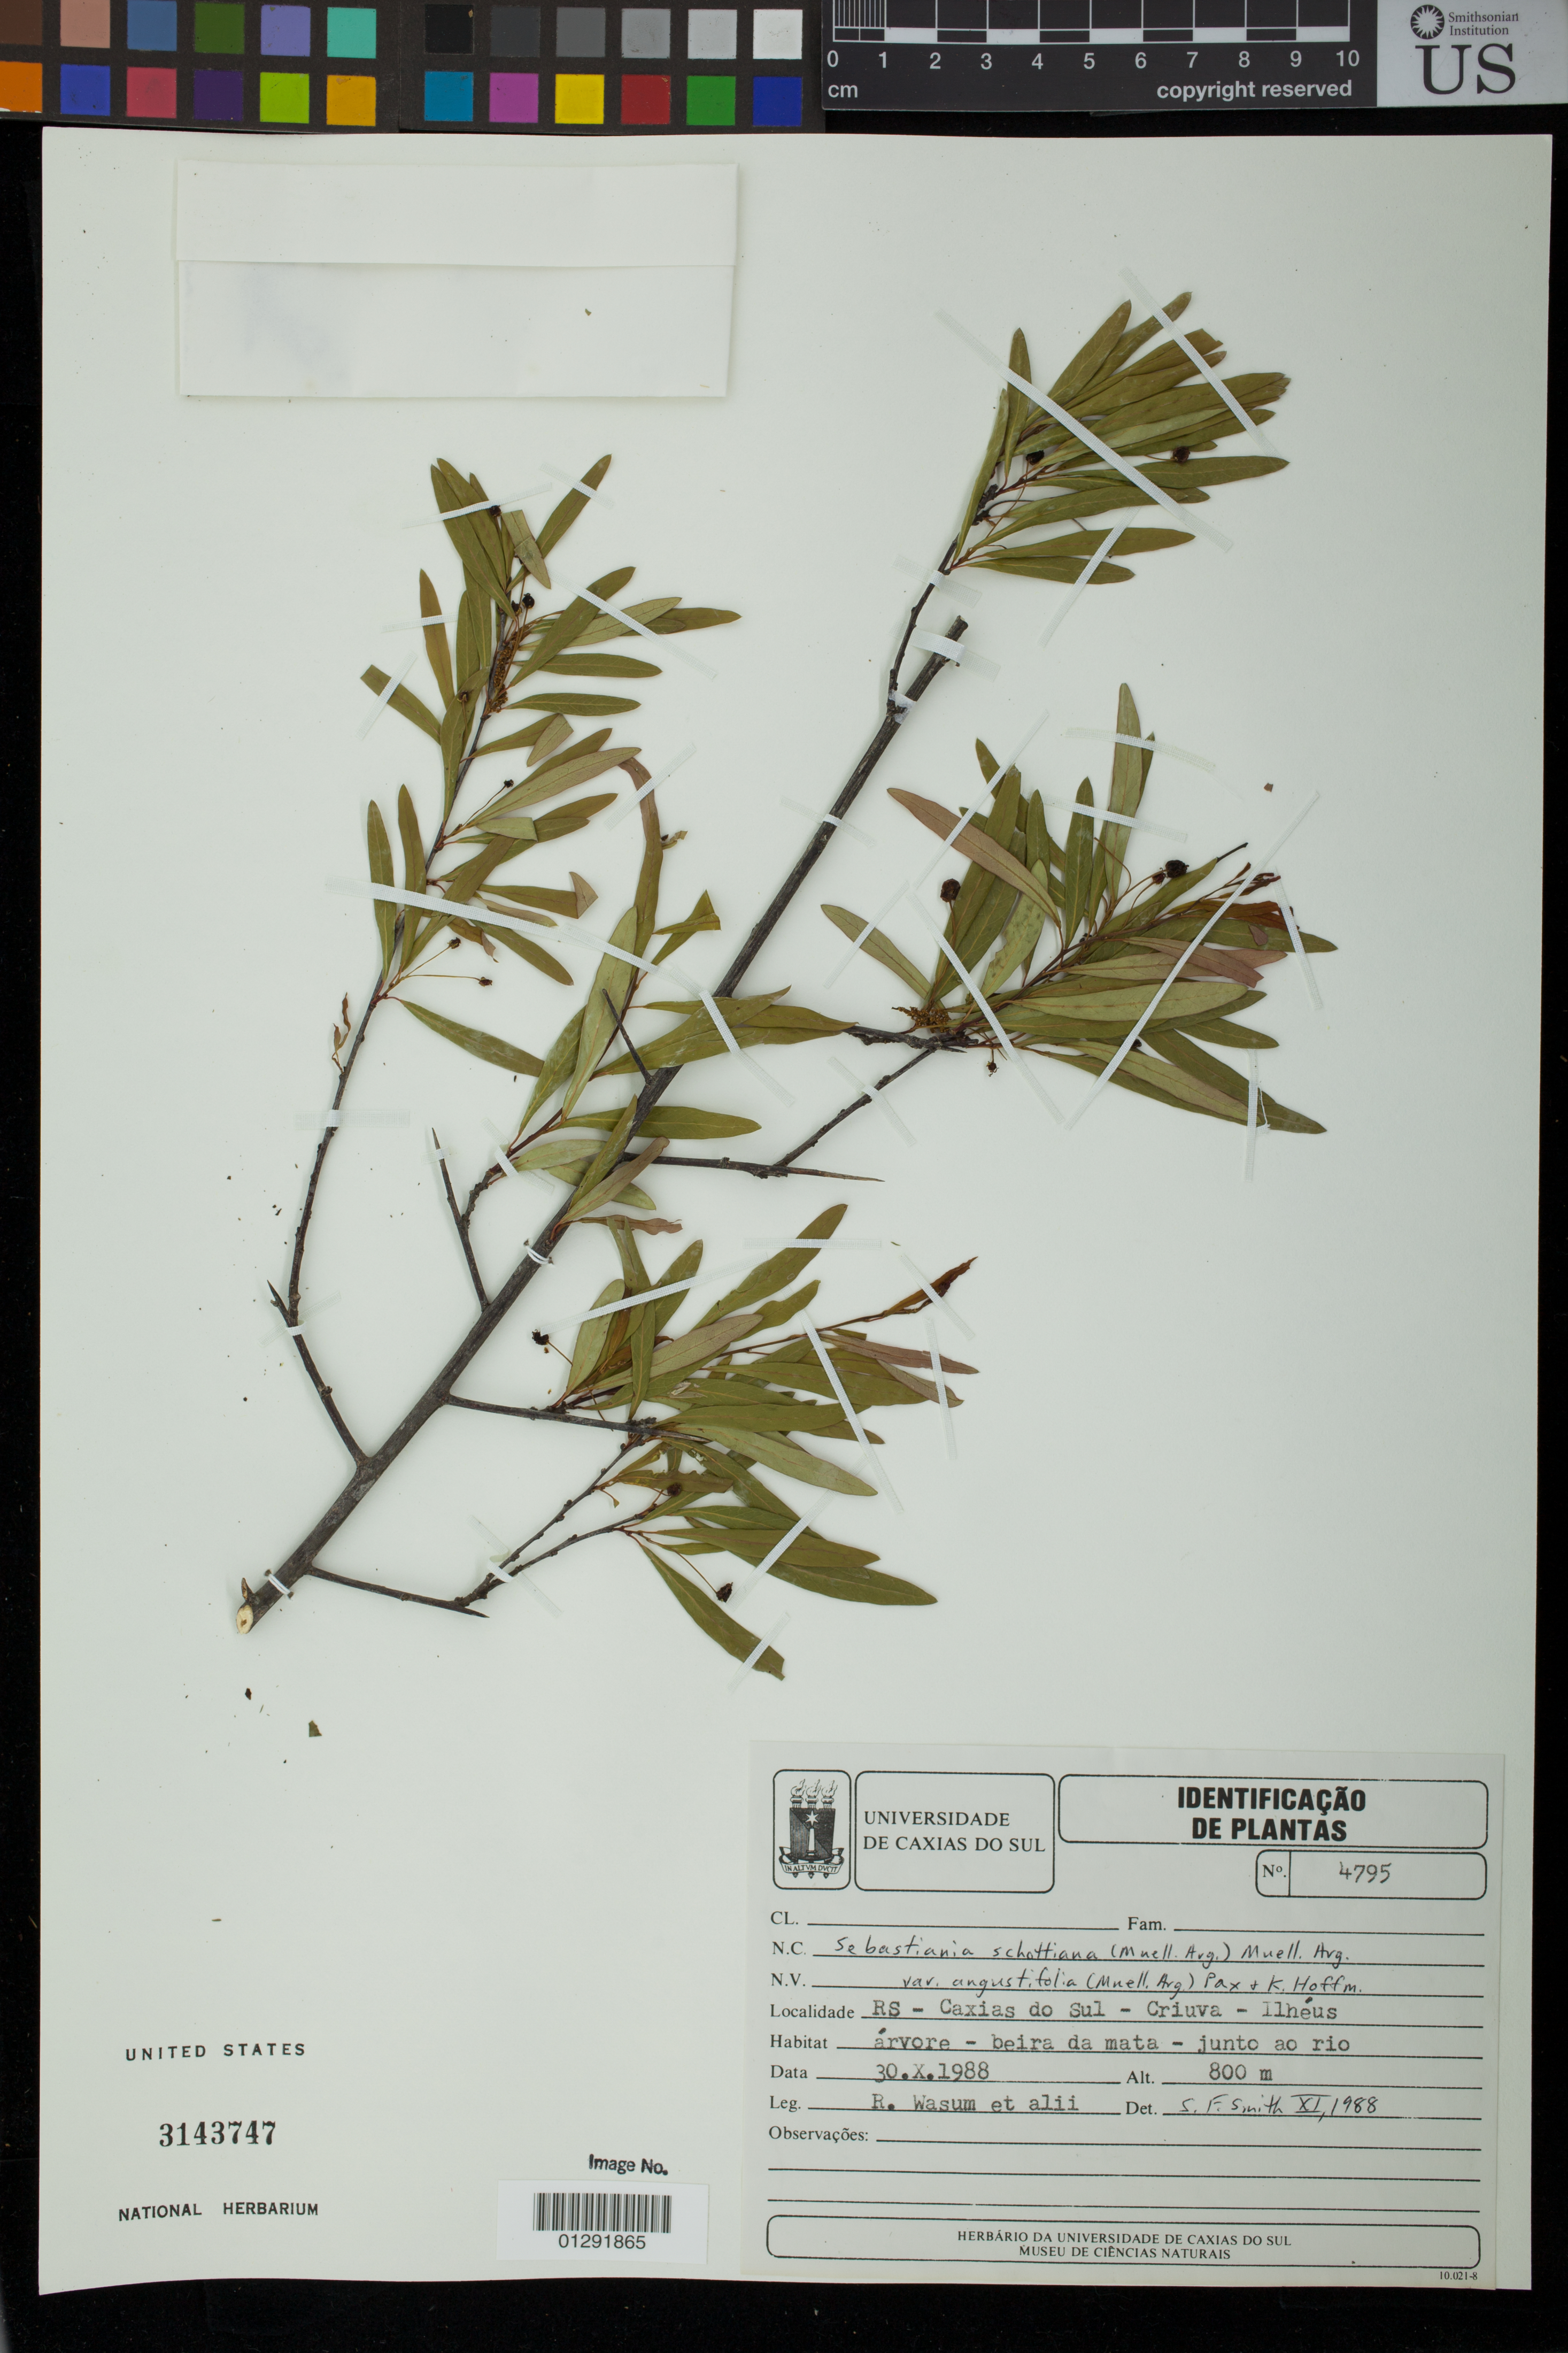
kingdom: Plantae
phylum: Tracheophyta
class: Magnoliopsida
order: Malpighiales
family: Euphorbiaceae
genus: Sebastiania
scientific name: Sebastiania schottiana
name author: (Müll. Arg.) Müll. Arg.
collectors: R. Wasum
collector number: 4795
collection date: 1988-10-30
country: Brazil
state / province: Rio Grande do Sul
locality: Caxias do Sul - Criuva - Ilheus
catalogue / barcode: US 3143747